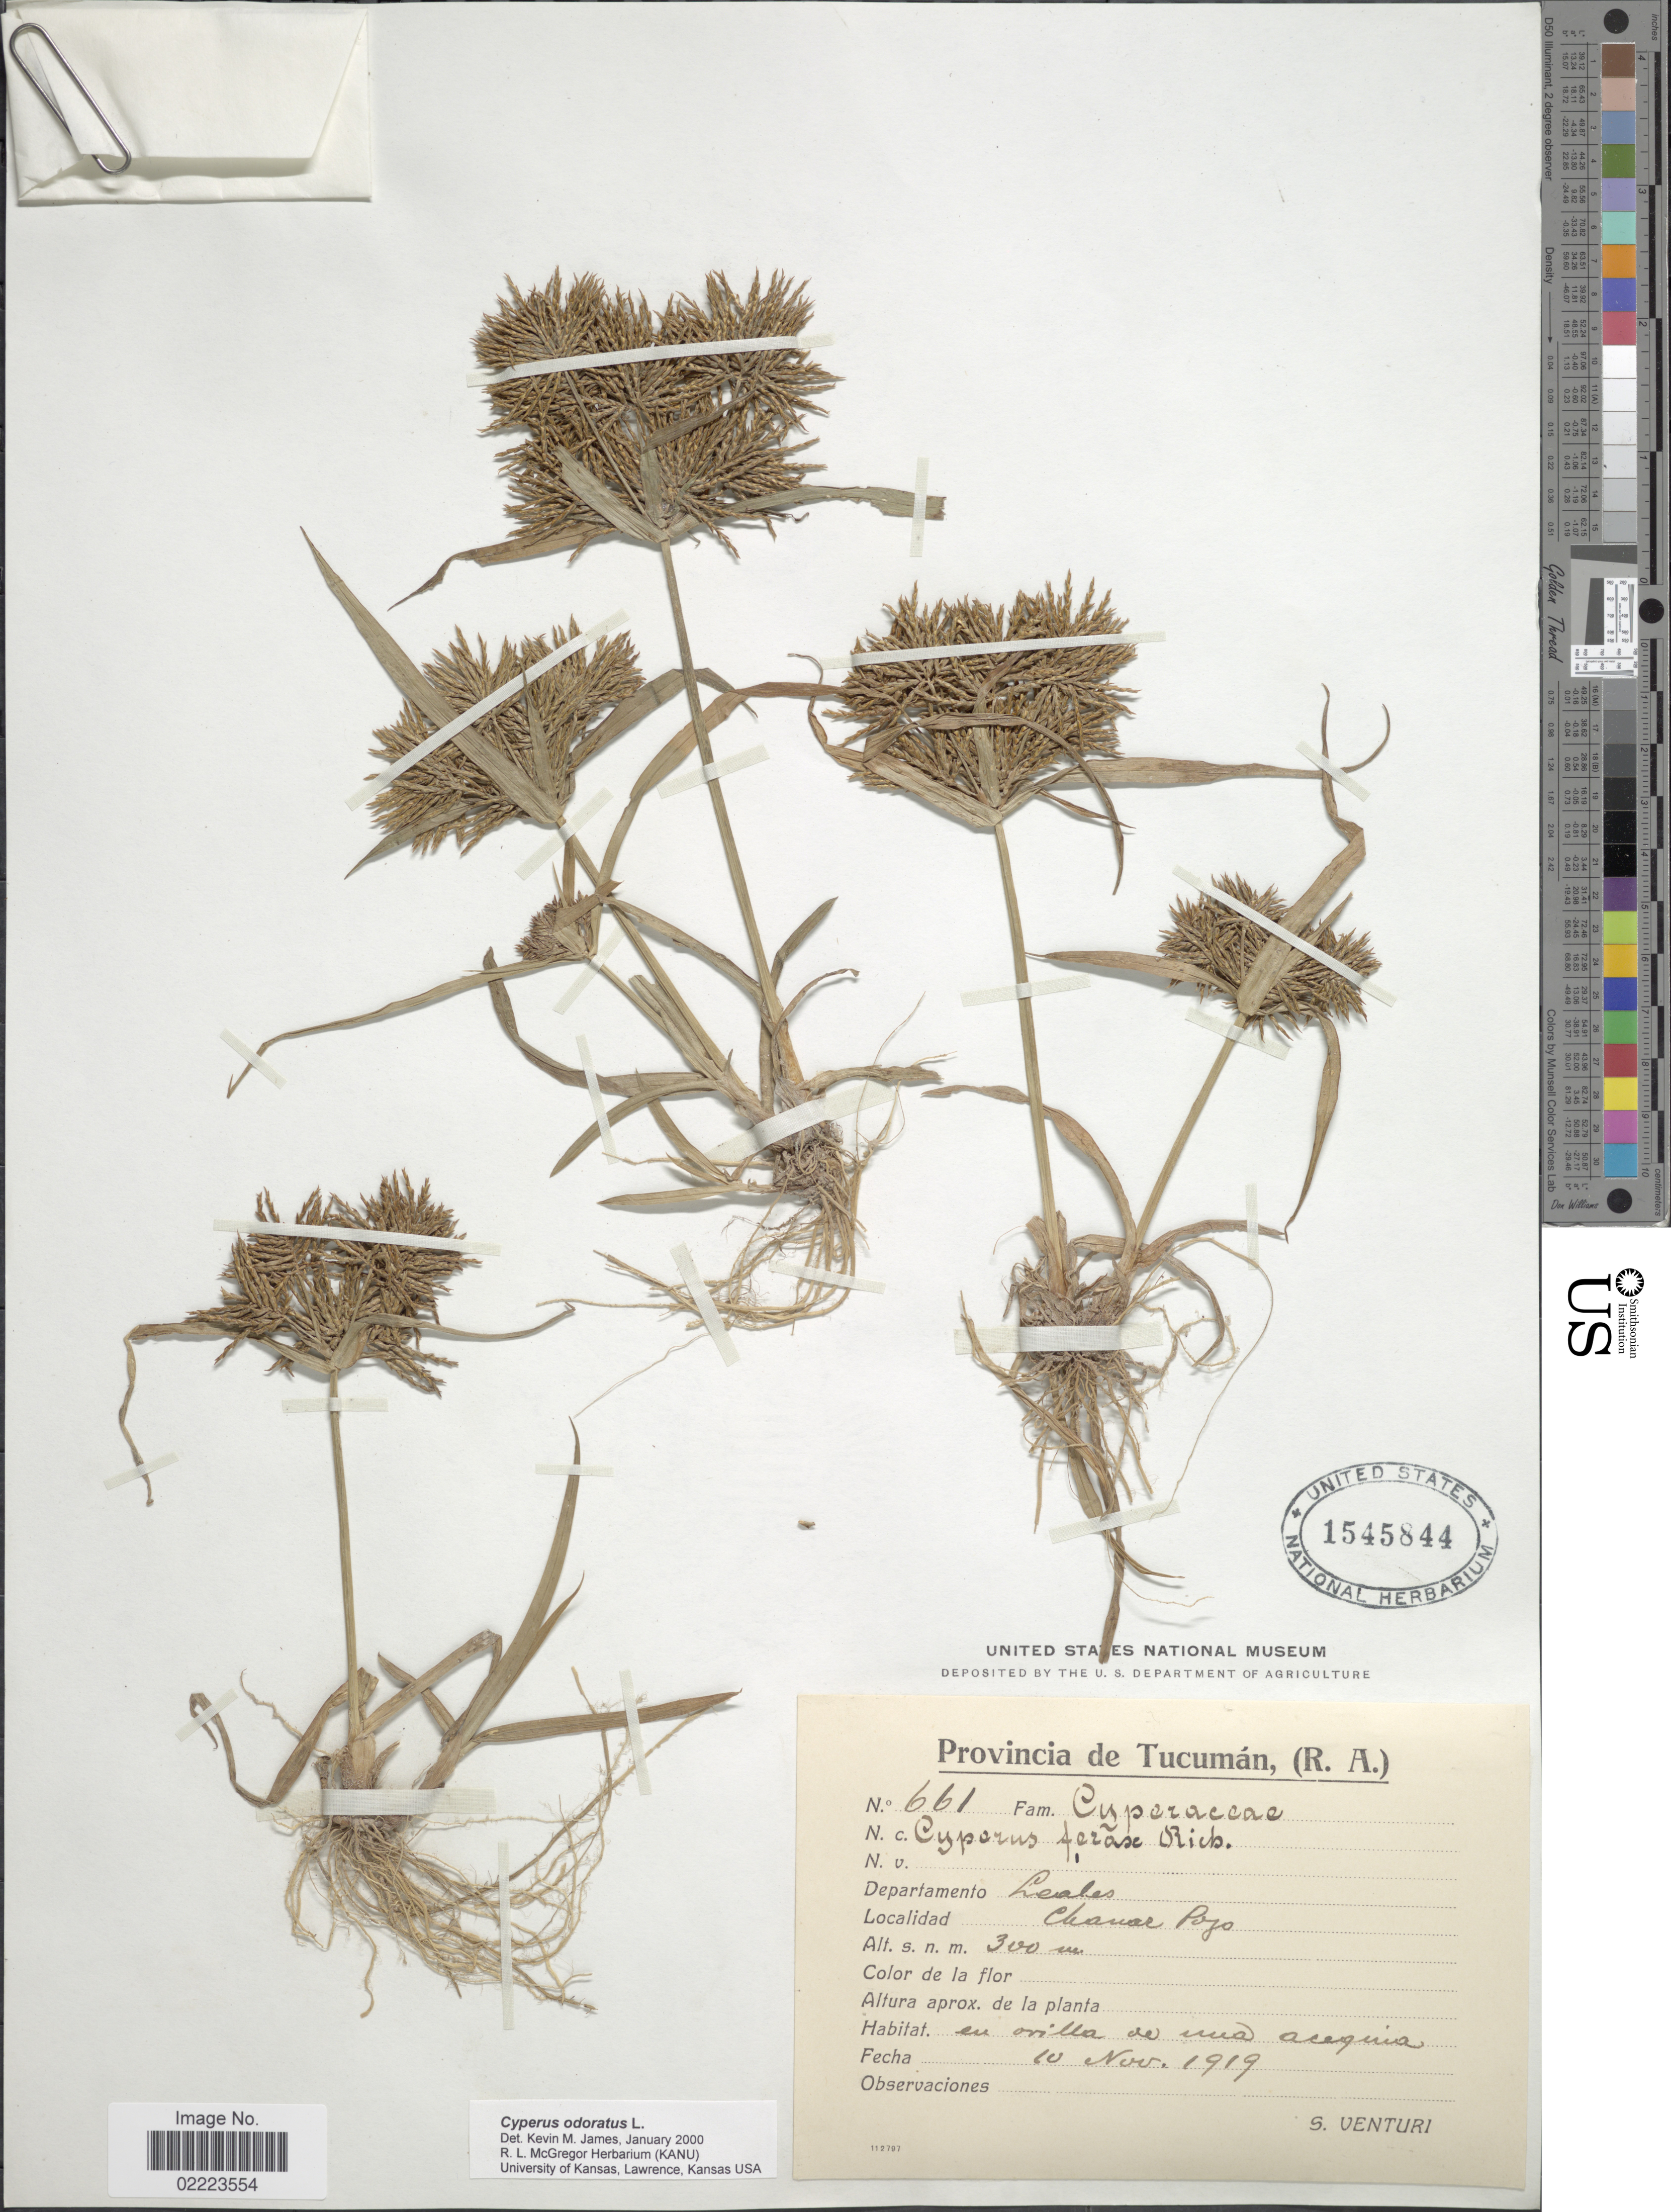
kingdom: Plantae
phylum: Tracheophyta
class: Liliopsida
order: Poales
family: Cyperaceae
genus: Cyperus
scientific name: Cyperus odoratus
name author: L.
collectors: S. Venturi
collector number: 661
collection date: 1919-11-10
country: Argentina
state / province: Tucuman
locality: (R.A.) Departamento Leales. Chañar Pozo.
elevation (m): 300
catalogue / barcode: US 1545844